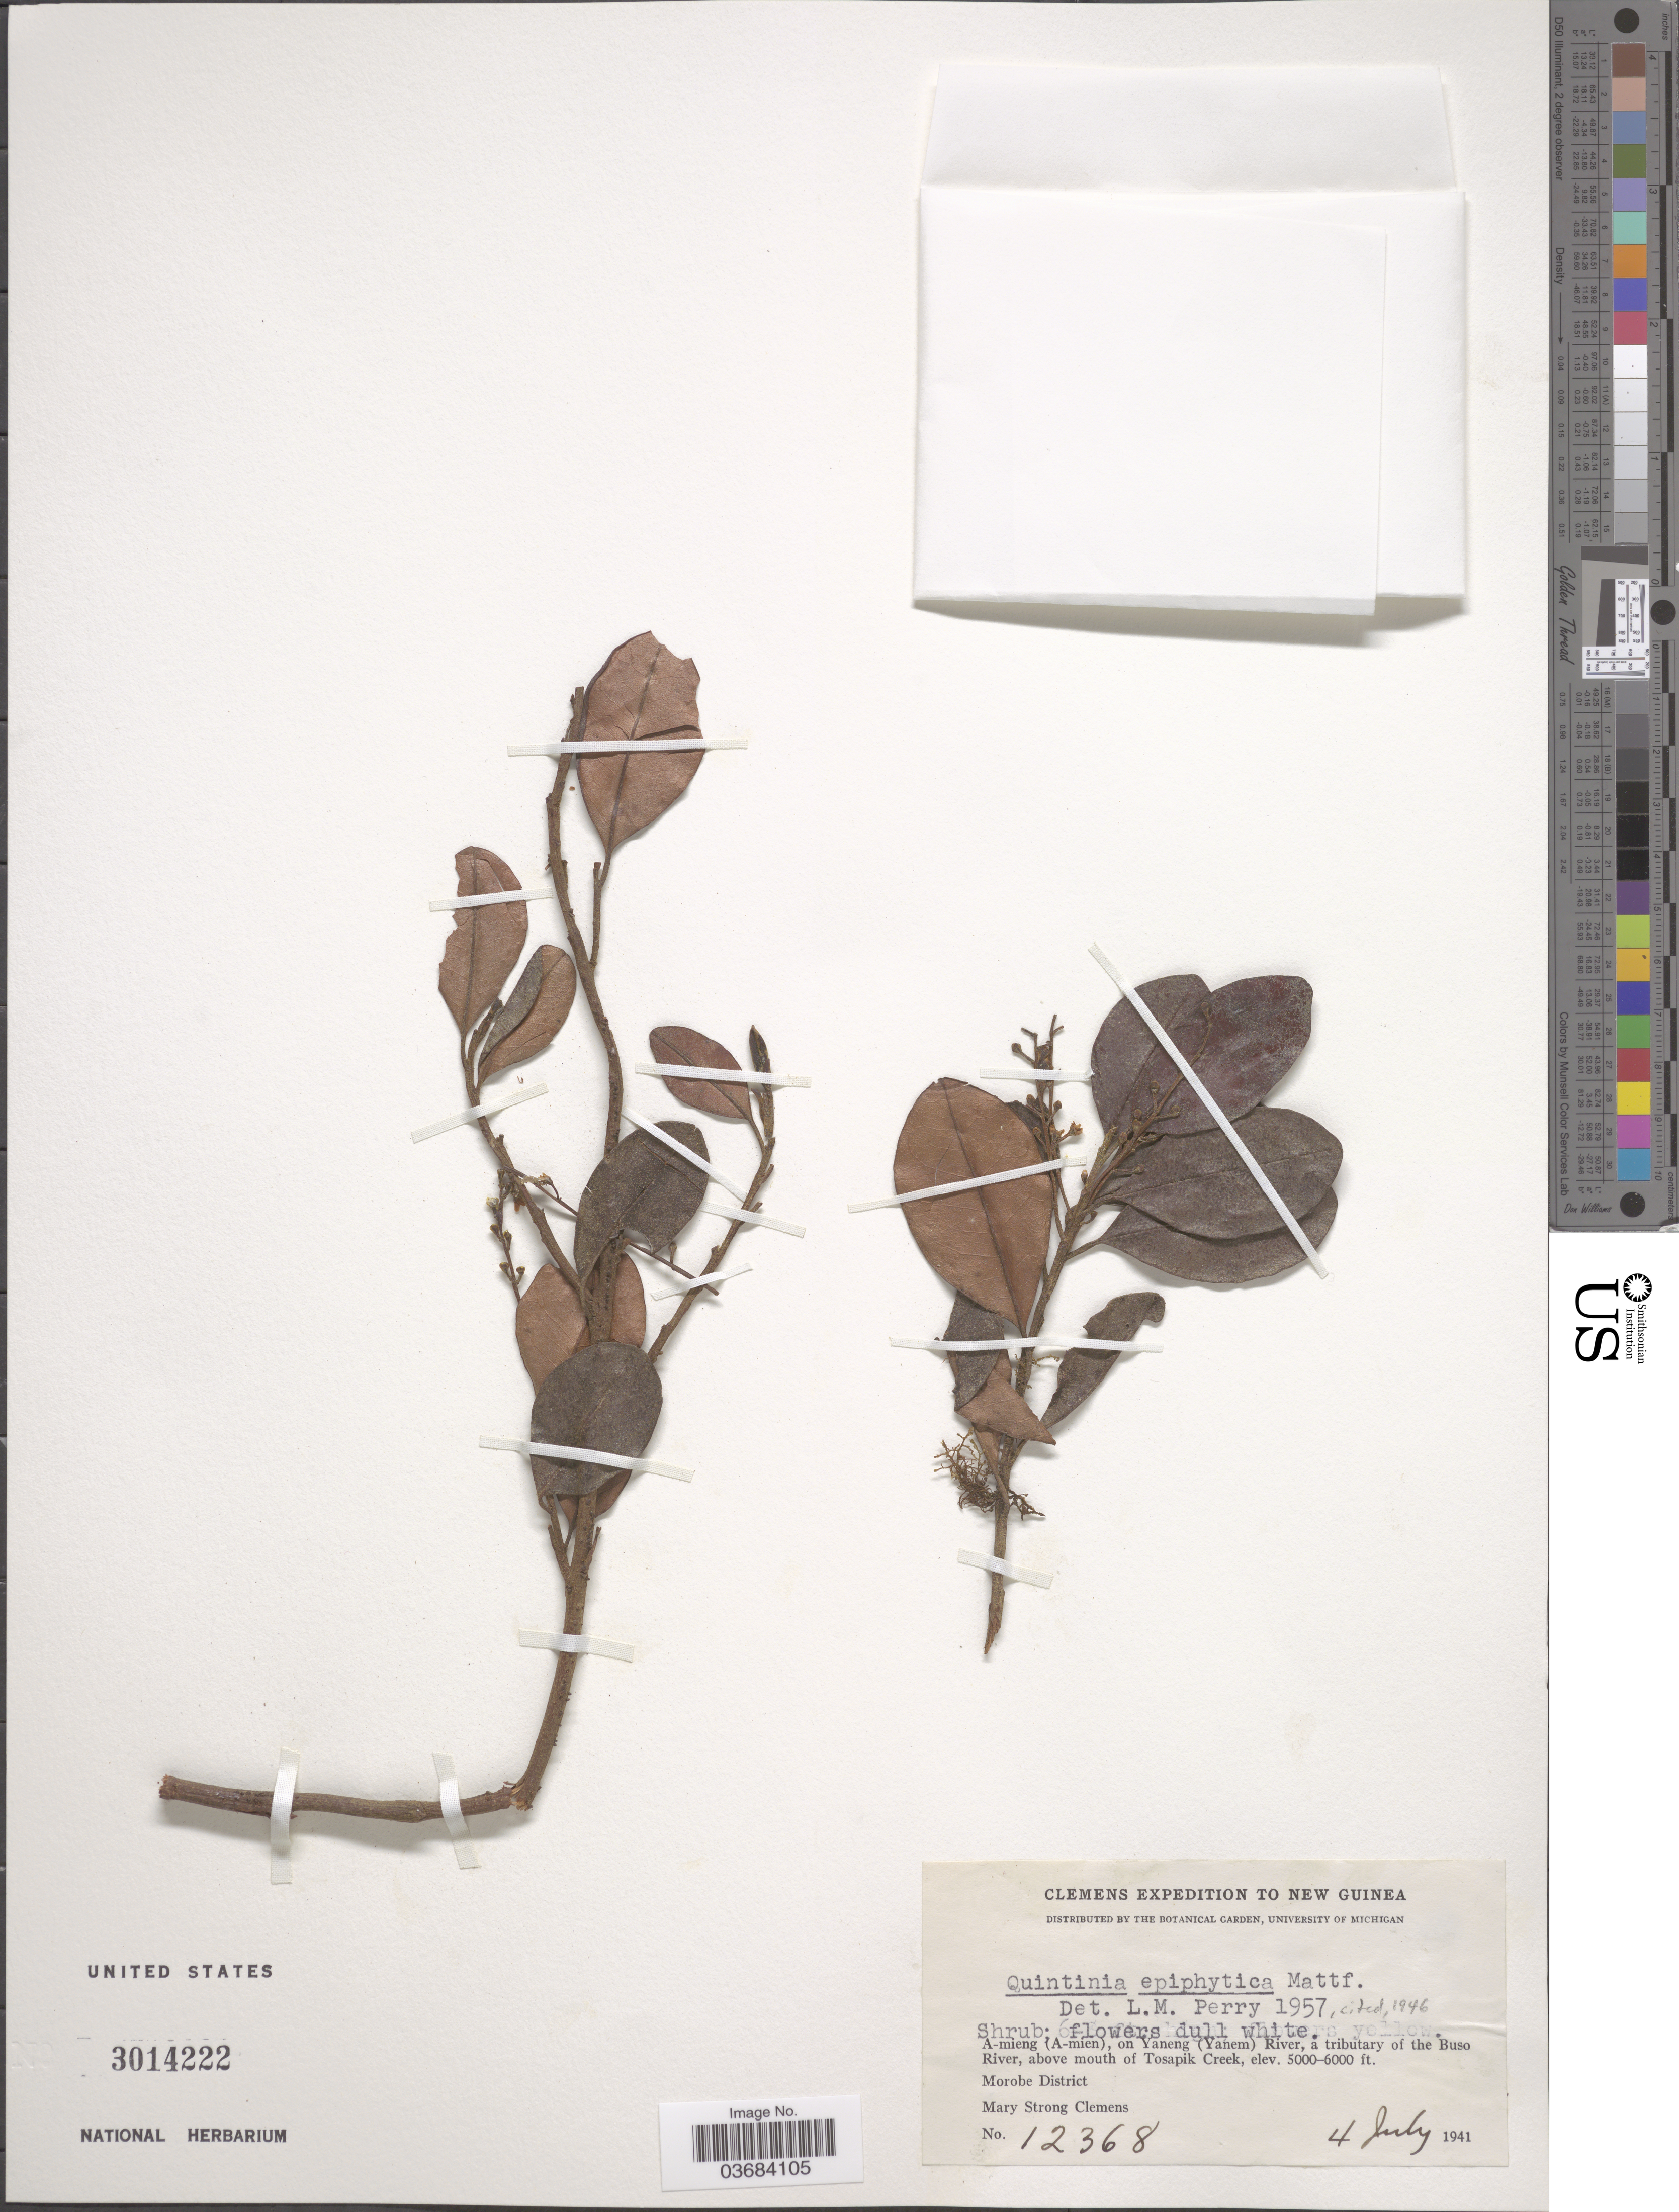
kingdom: Plantae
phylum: Tracheophyta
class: Magnoliopsida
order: Paracryphiales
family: Paracryphiaceae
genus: Quintinia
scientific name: Quintinia epiphytica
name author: Mattf.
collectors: M. S. Clemens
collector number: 12368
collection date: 1941-07-04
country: Papua New Guinea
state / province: Morobe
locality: Clemens Expedition to New Guinea. A-mieng (A-mien), on Yaneng (Yanem) River, a tributary of the Buso River, above mouth of Tosapik Creek. Morobe District.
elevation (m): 1524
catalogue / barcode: US 3014222